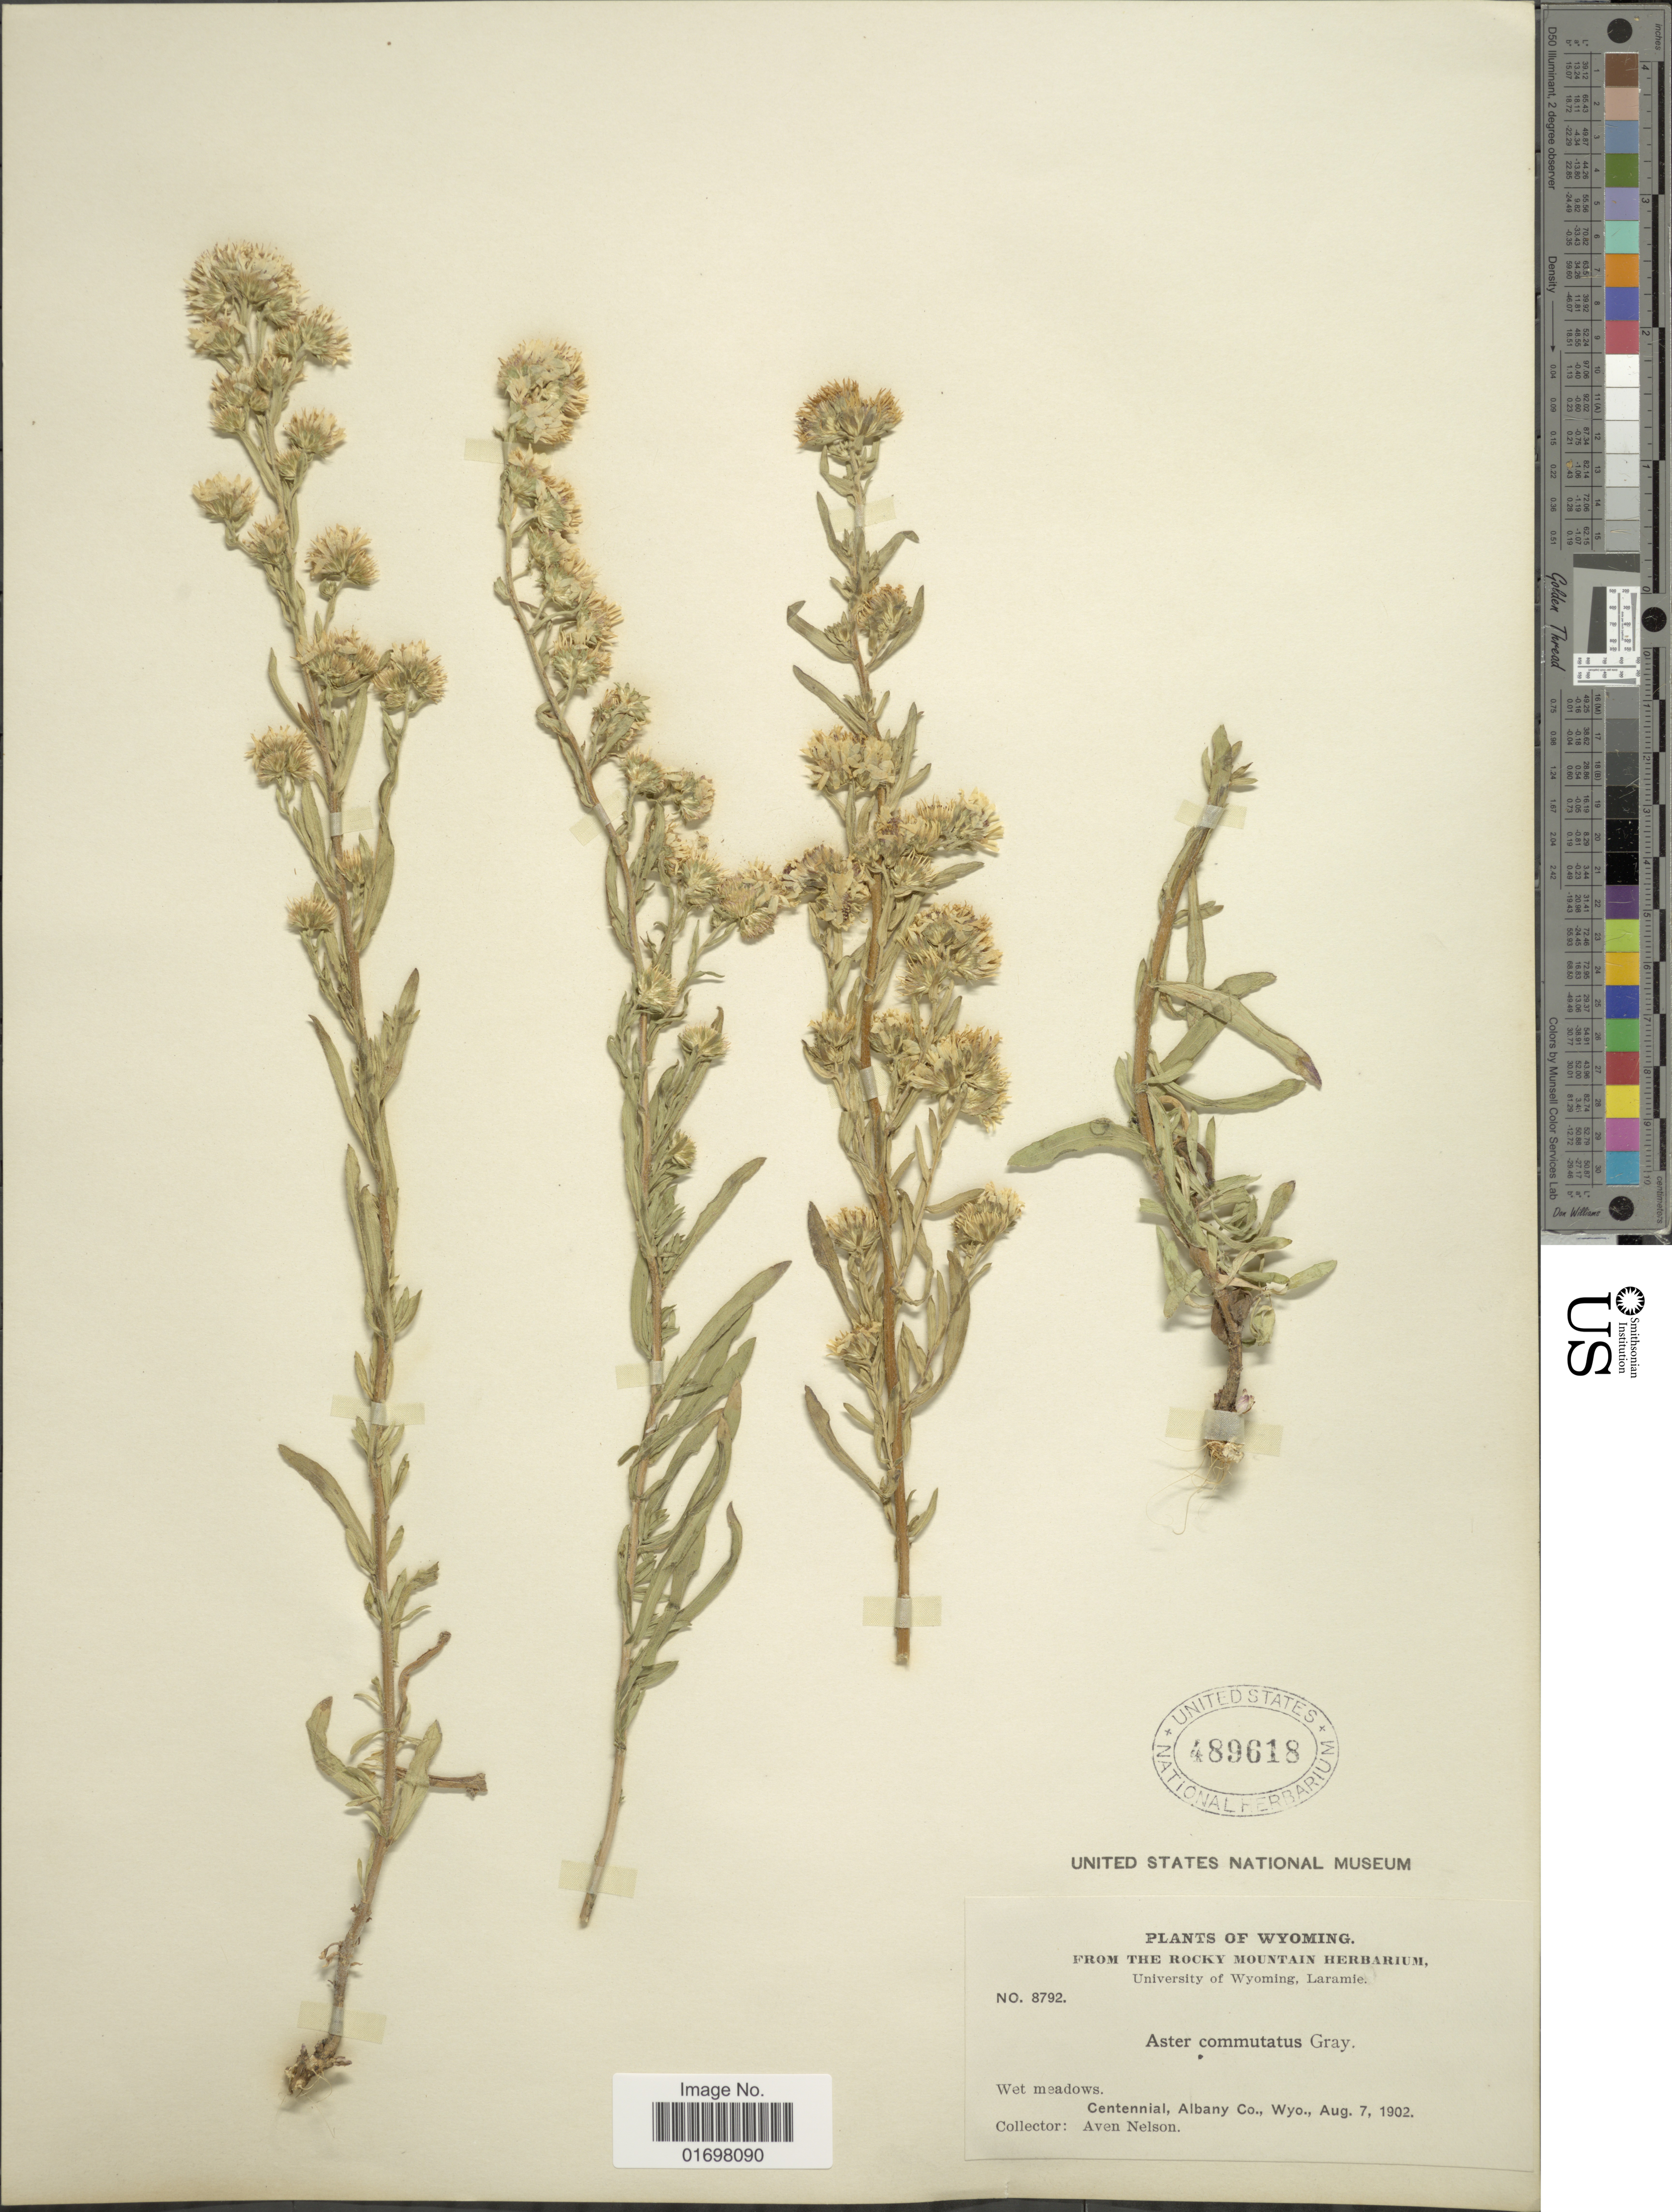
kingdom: Plantae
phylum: Tracheophyta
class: Magnoliopsida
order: Asterales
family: Asteraceae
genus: Symphyotrichum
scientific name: Symphyotrichum falcatum var. commutatum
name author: (Torr. & A. Gray) G.L. Nesom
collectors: A. Nelson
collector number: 8792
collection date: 1902-08-07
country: United States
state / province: Wyoming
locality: Wyoming. Centennial, Albany Co.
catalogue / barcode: US 489618